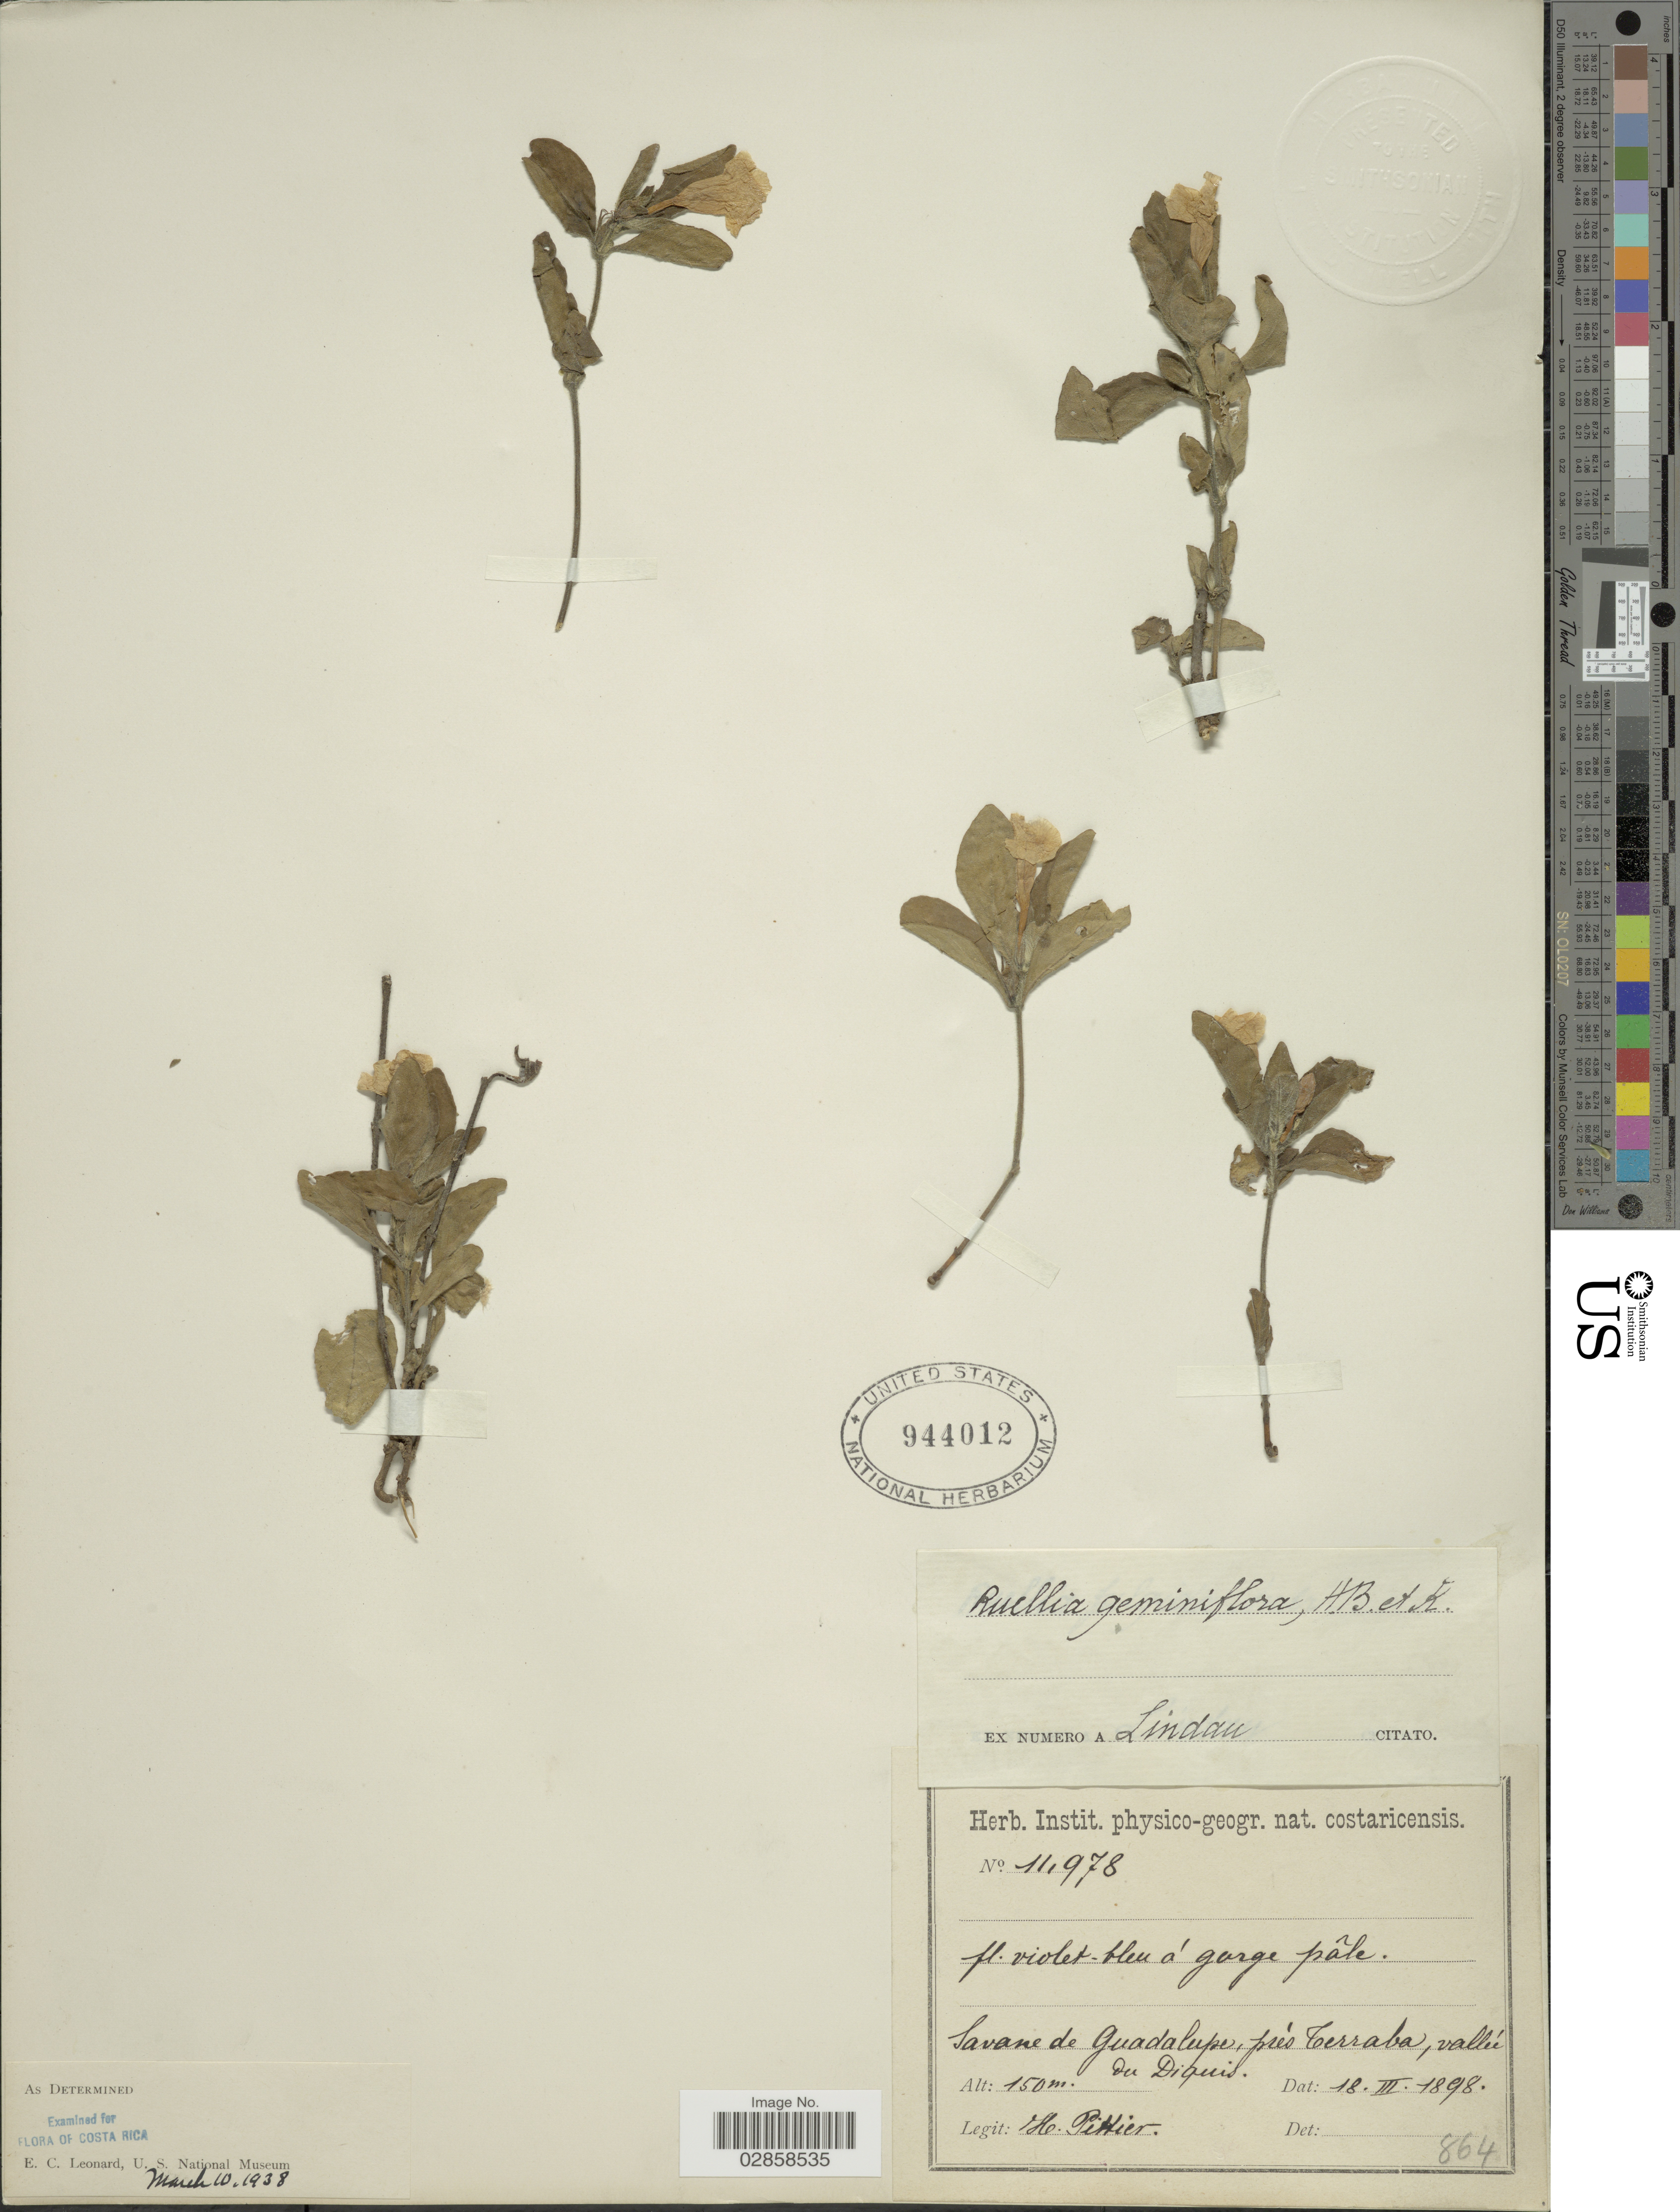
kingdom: Plantae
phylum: Tracheophyta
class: Magnoliopsida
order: Lamiales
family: Acanthaceae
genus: Ruellia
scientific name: Ruellia geminiflora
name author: Kunth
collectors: H. F. Pittier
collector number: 11978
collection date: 1898-03-18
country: Costa Rica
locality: Savane de Guadalupe, prés Terraba, vallée du Diquis.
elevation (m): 150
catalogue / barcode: US 944012